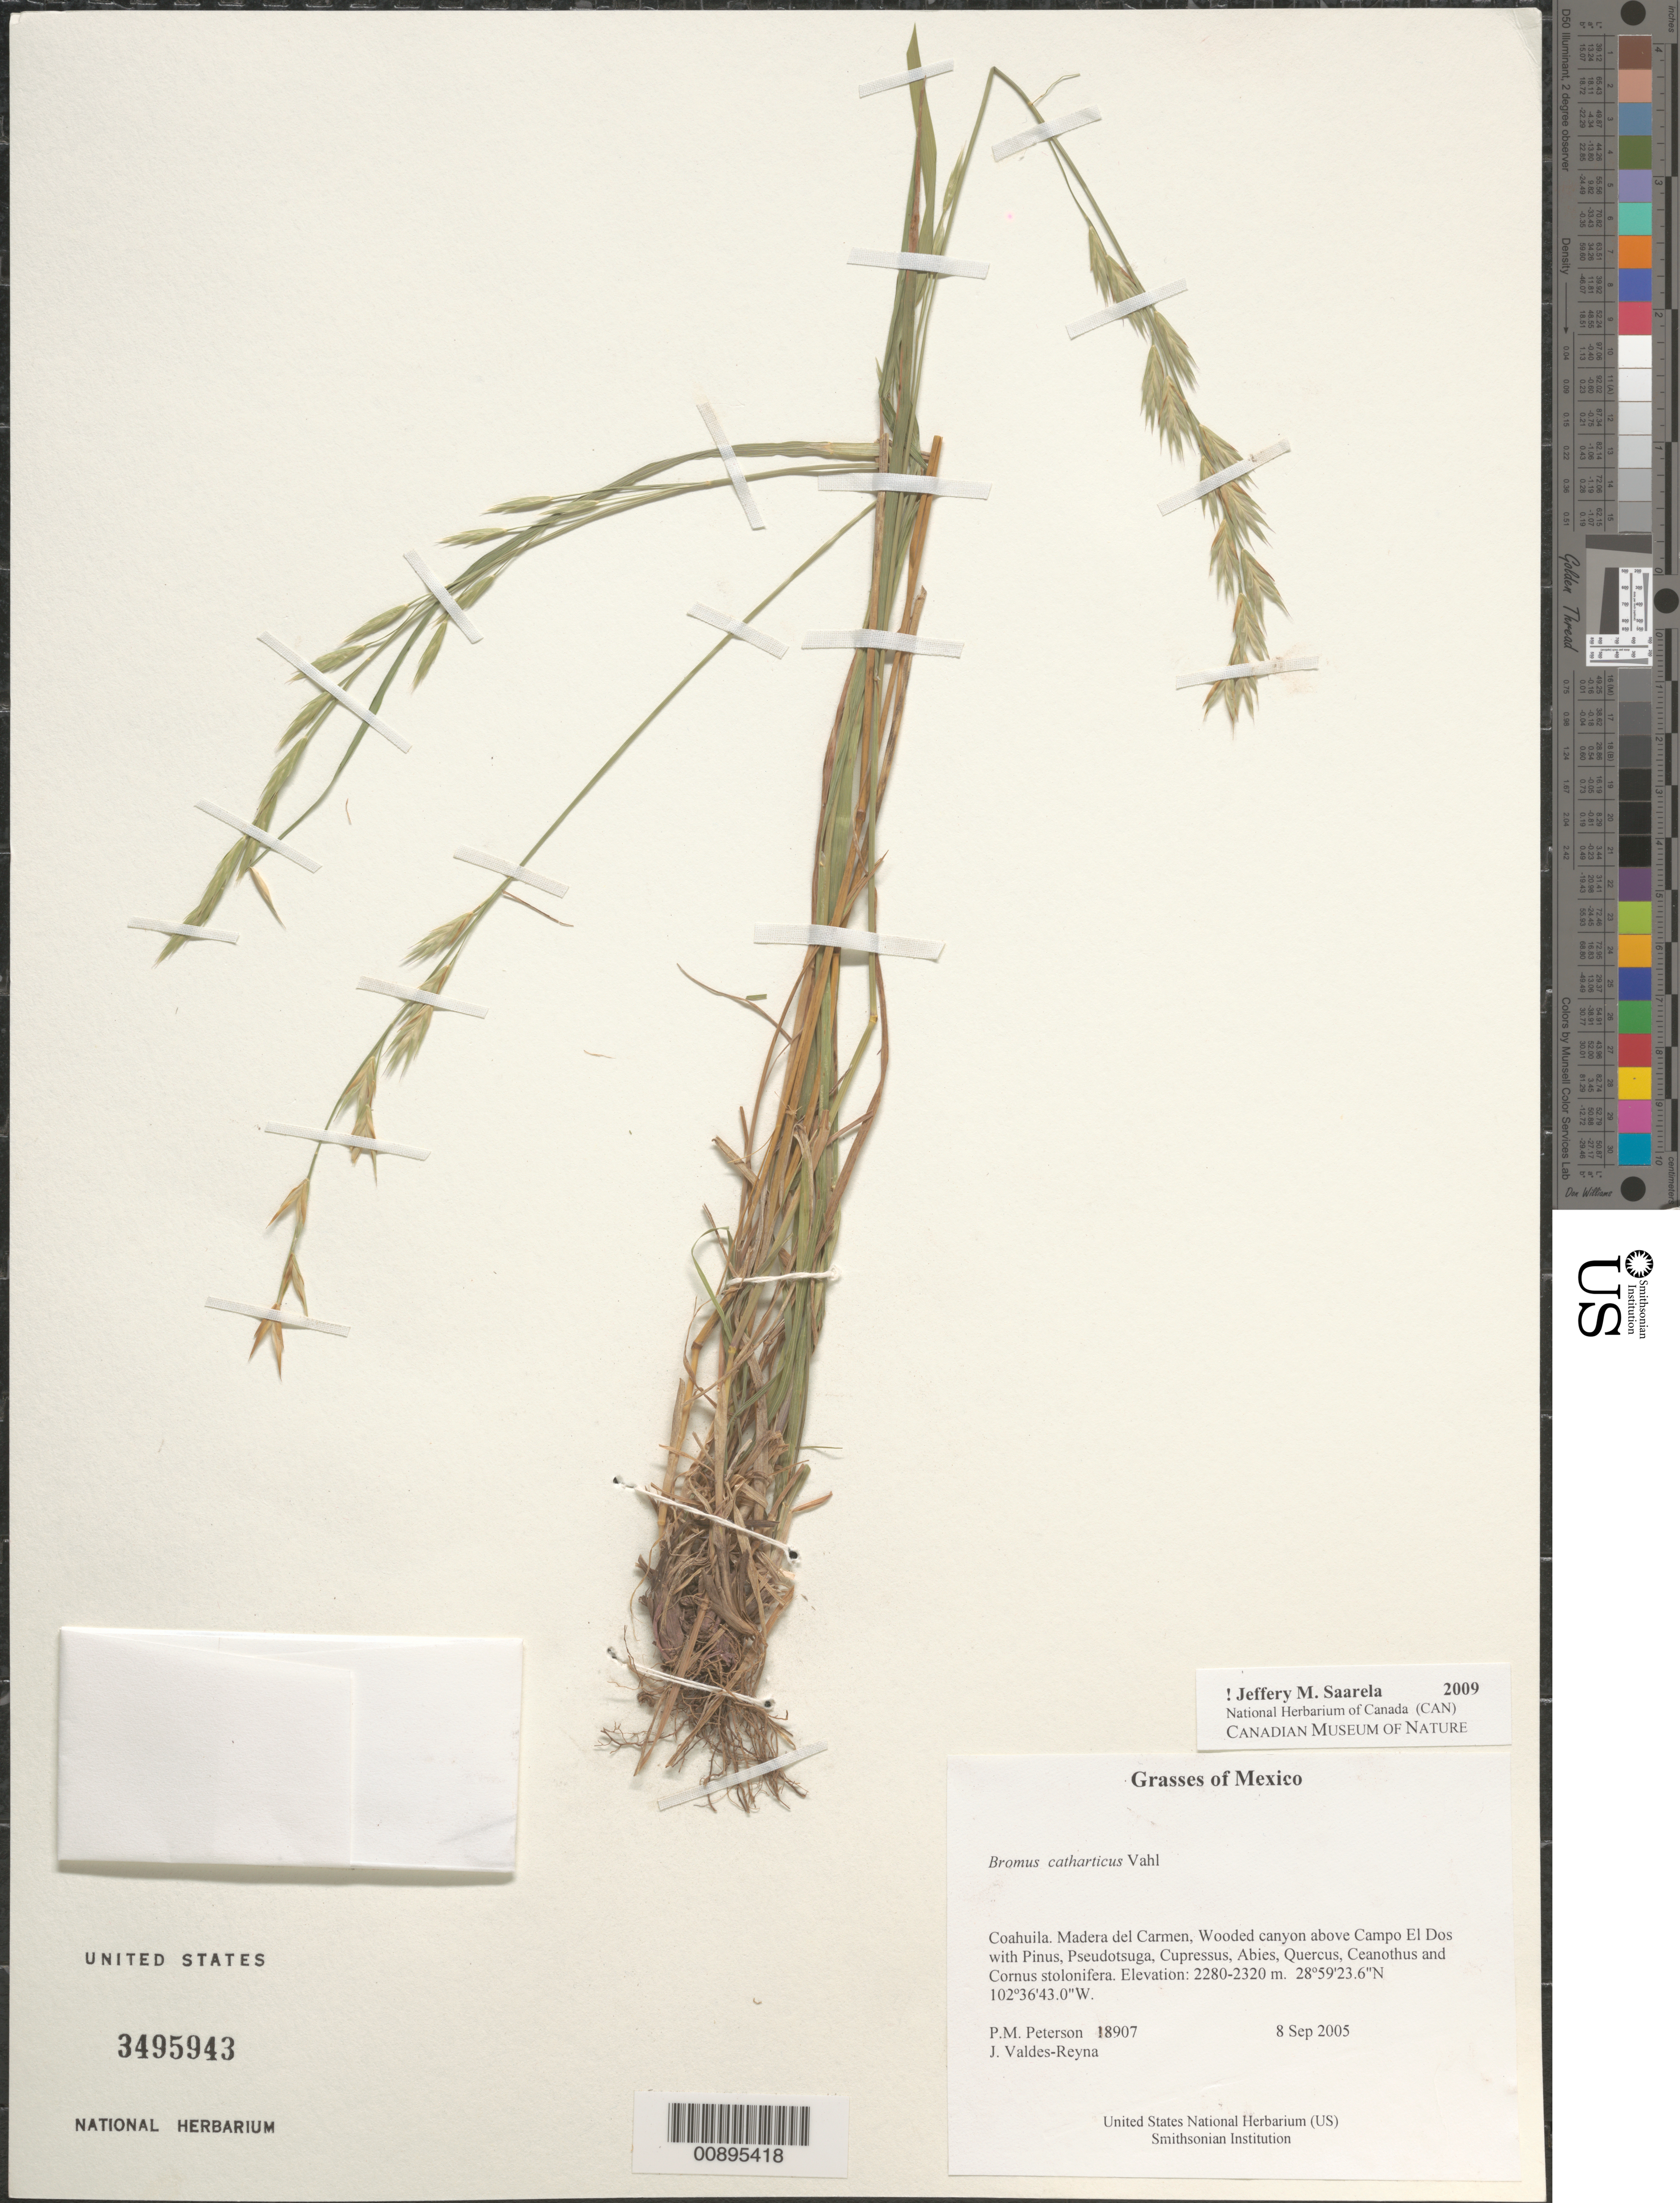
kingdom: Plantae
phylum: Tracheophyta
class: Liliopsida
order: Poales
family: Poaceae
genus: Bromus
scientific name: Bromus catharticus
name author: Vahl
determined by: Saarela, J. M., (CAN), Canadian Museum of Nature (CANADA)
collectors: P. M. Peterson & J. Valdés-Reyna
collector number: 18907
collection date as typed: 08 Sep 2005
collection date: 2005-09-08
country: Mexico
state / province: Coahuila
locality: Madera del Carmen, Wooded canyon above Campo El Dos with Pinus, Pseudotsuga, Cupressus, Abies, Quercus, Ceanothus and Cornus stolonifera.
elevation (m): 2280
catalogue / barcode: US 3495943